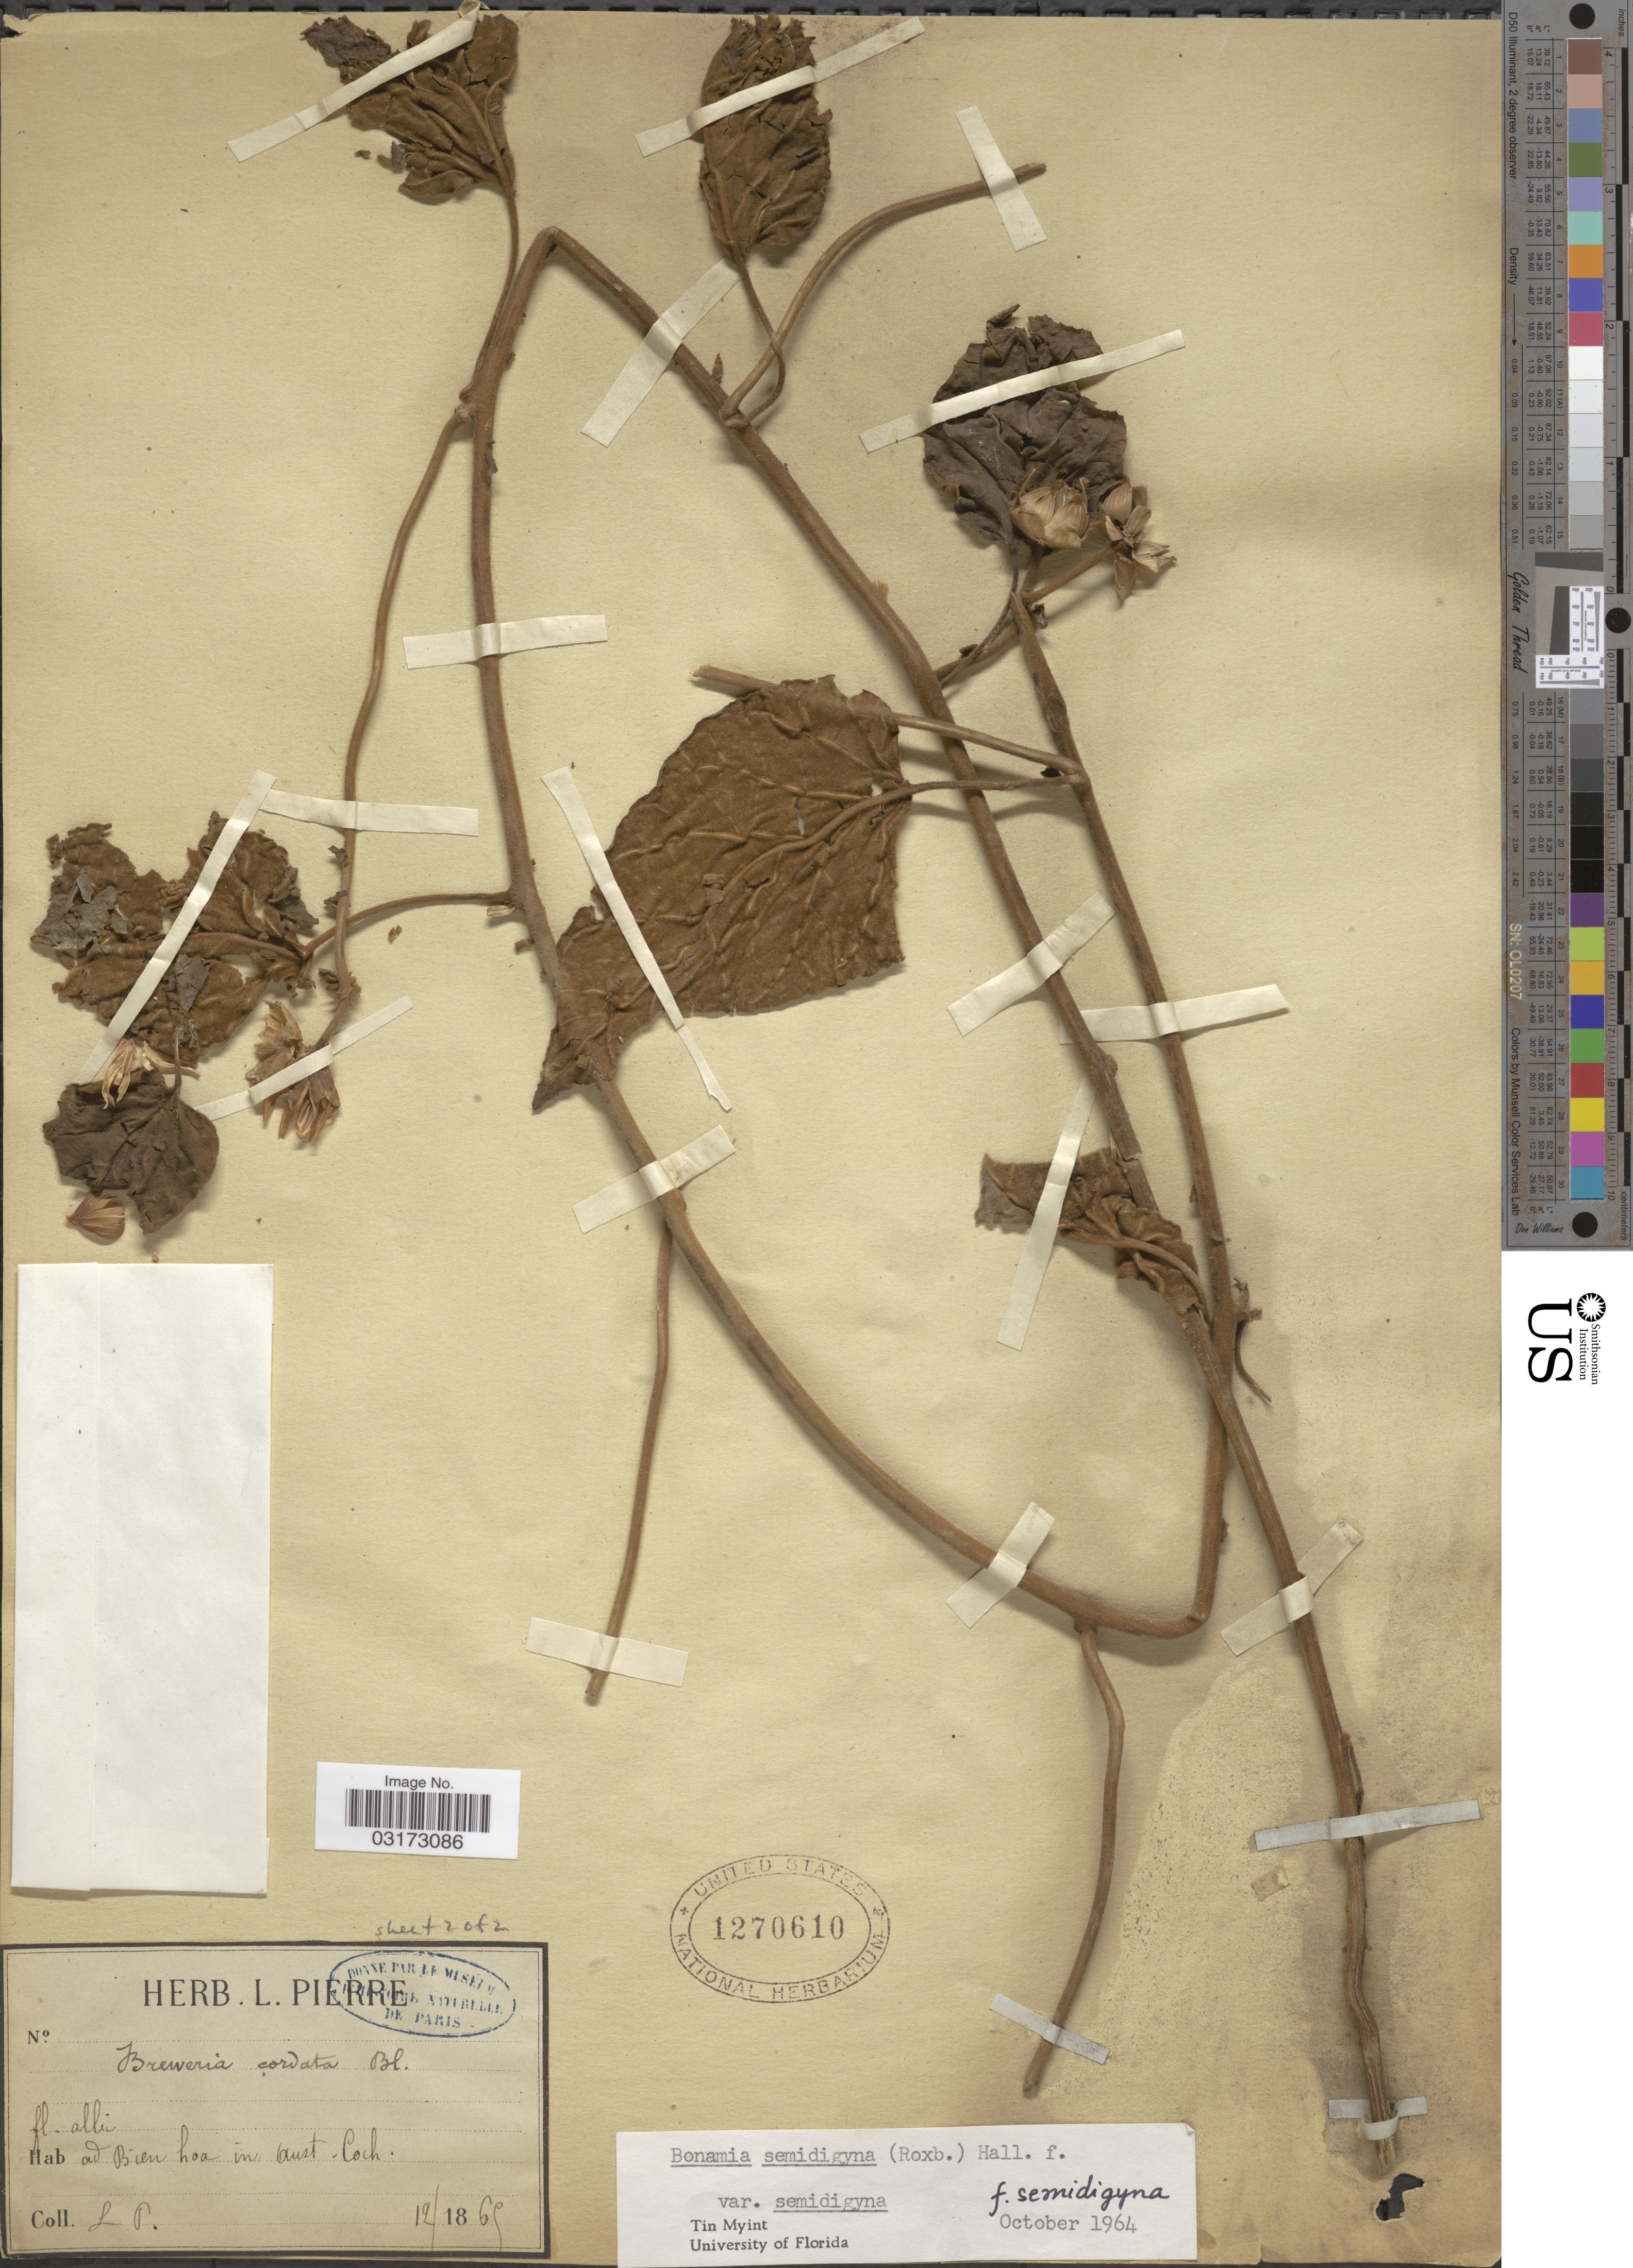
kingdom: Plantae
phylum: Tracheophyta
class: Magnoliopsida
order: Solanales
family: Convolvulaceae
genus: Bonamia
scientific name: Bonamia semidigyna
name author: (Roxb.) Hallier f.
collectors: L. Pierre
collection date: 1865-12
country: Vietnam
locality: Ad Bien hoa in aust. Coch.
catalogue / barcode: US 1270610